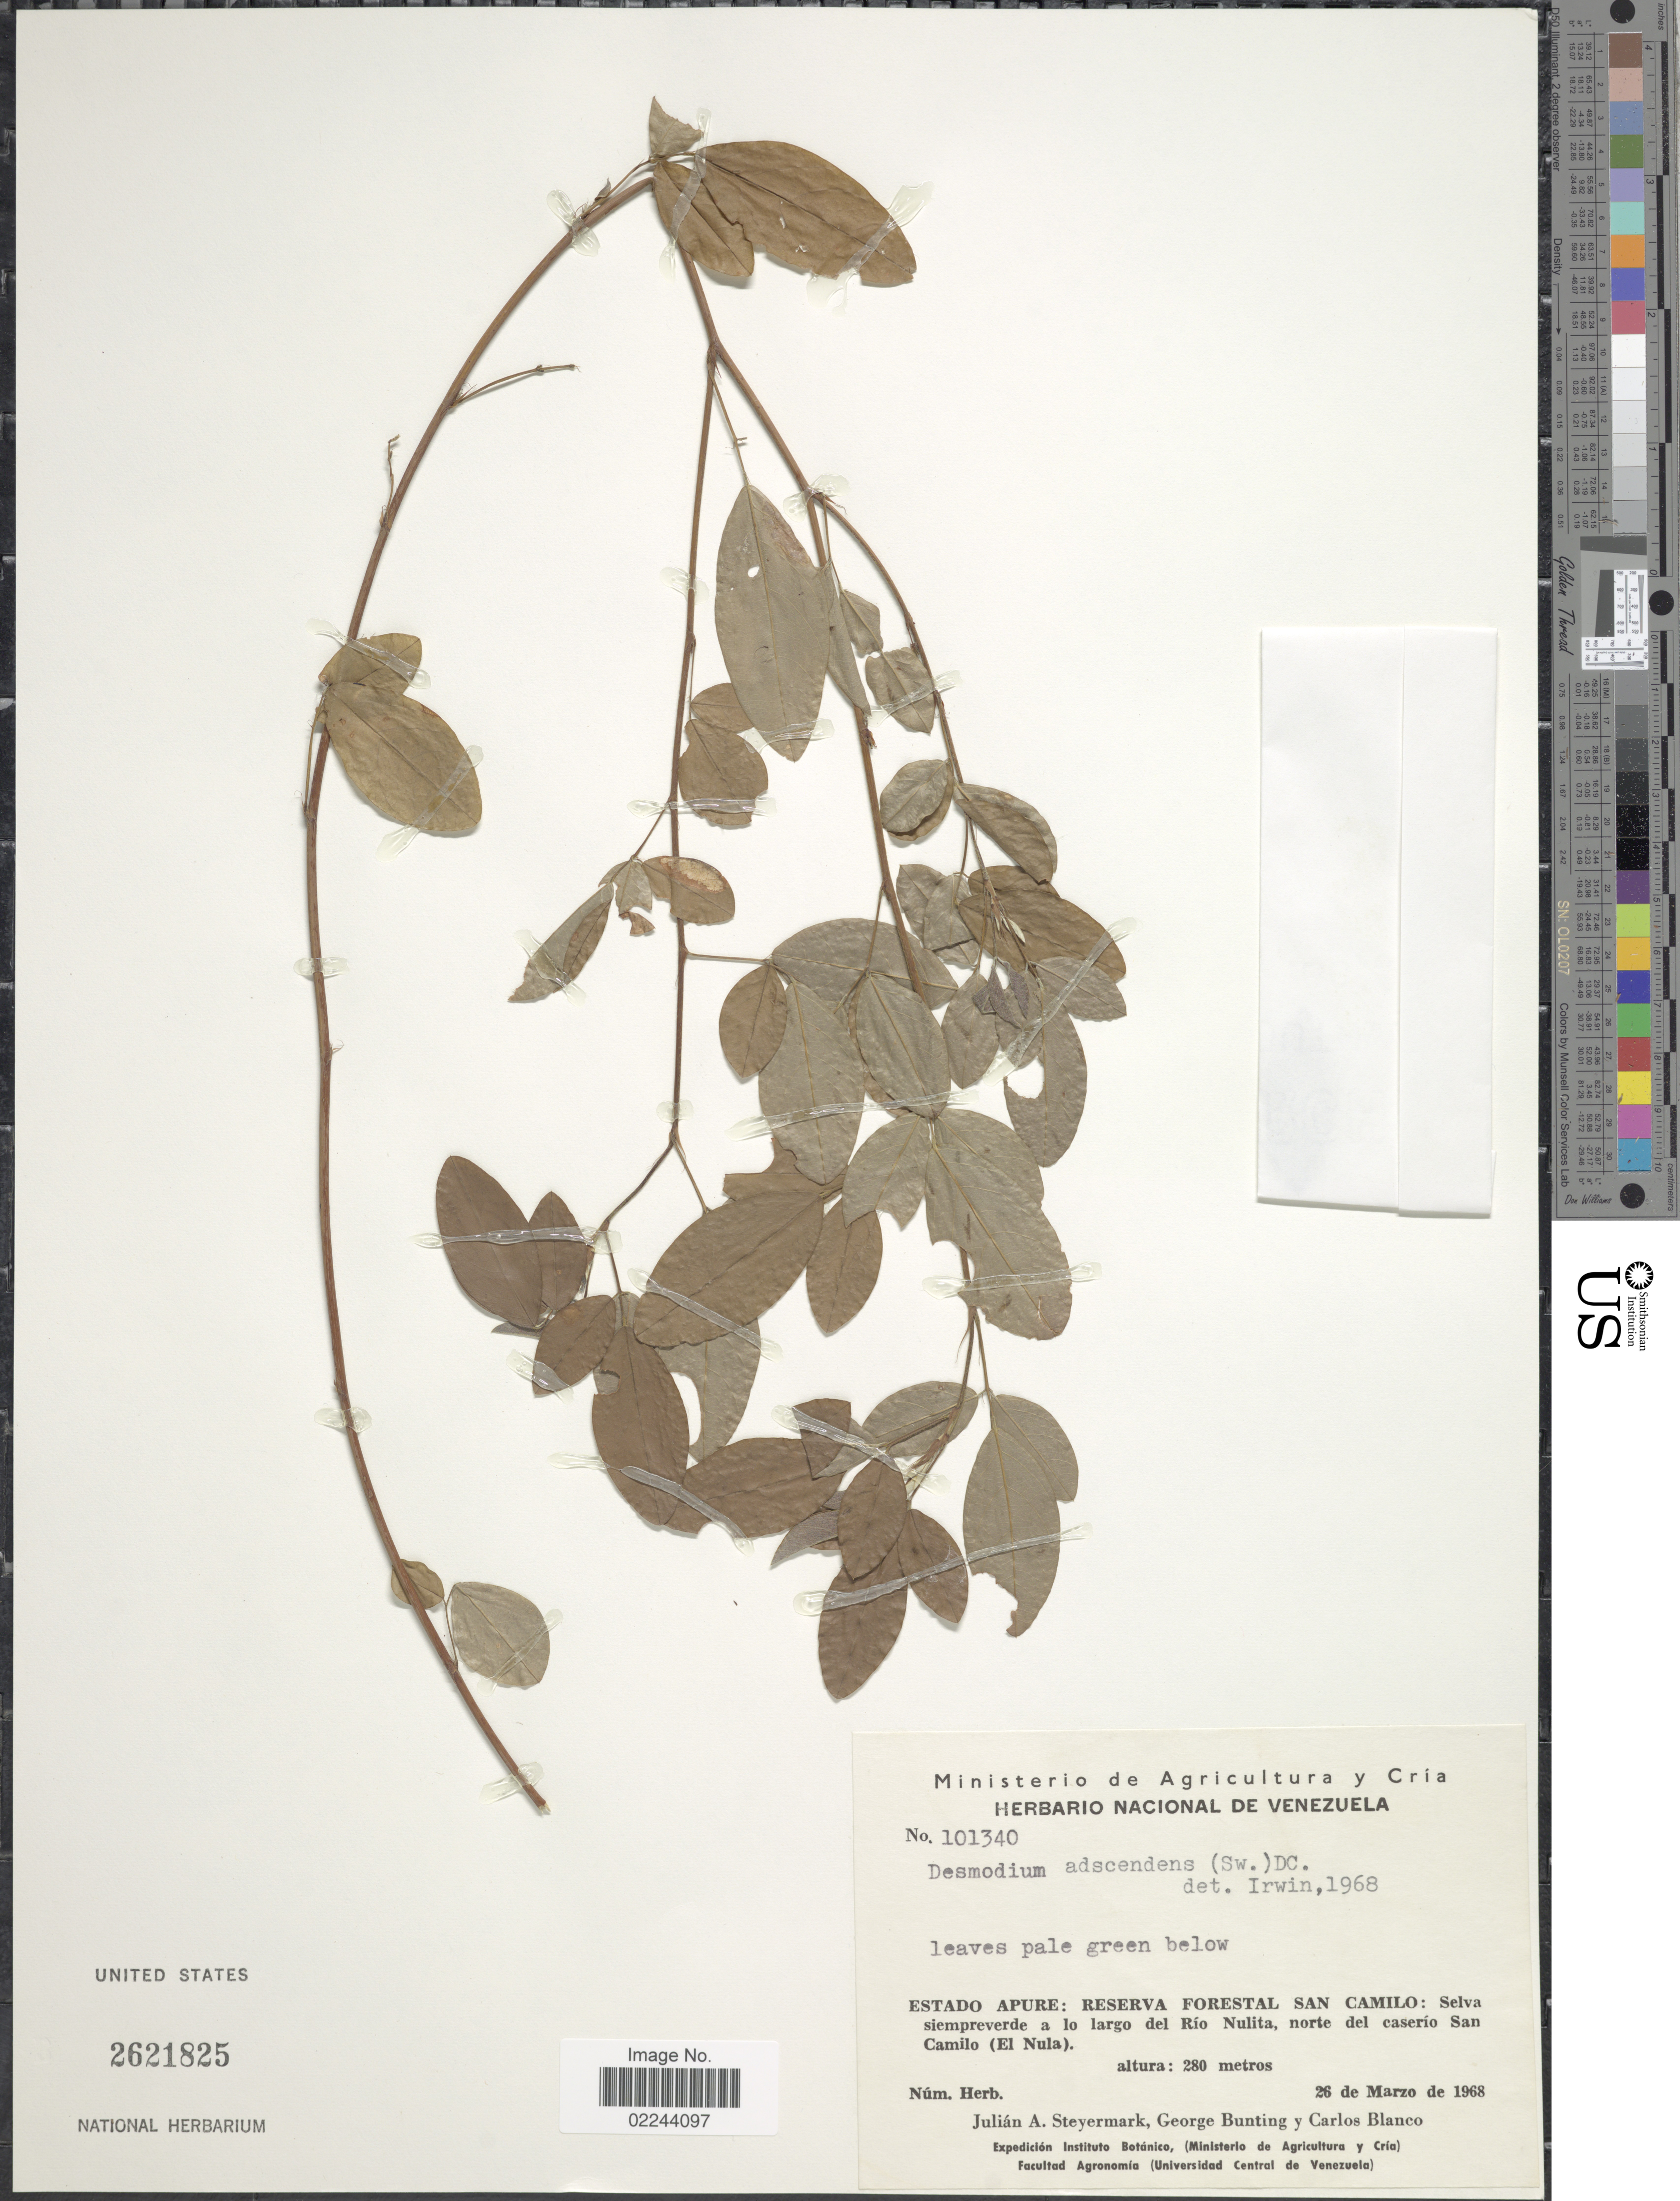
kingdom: Plantae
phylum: Tracheophyta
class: Magnoliopsida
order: Fabales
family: Fabaceae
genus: Grona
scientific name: Grona adscendens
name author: (Sw.) H. Ohashi & K. Ohashi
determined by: Strong, Mark T., (BOT), Smithsonian Institution - National Museum of Natural History (UNITED STATES)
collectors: J. Steyermark, G. S. Bunting & C. Blanco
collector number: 101340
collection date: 1968-03-26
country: Venezuela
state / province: Apure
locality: Estado Apure: Reserva Forestal San Camilo: Selva siepreverde a lo largo del Río Nulita, norte del caserío San Camilo (El Nula)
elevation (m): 280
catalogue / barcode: US 2621825